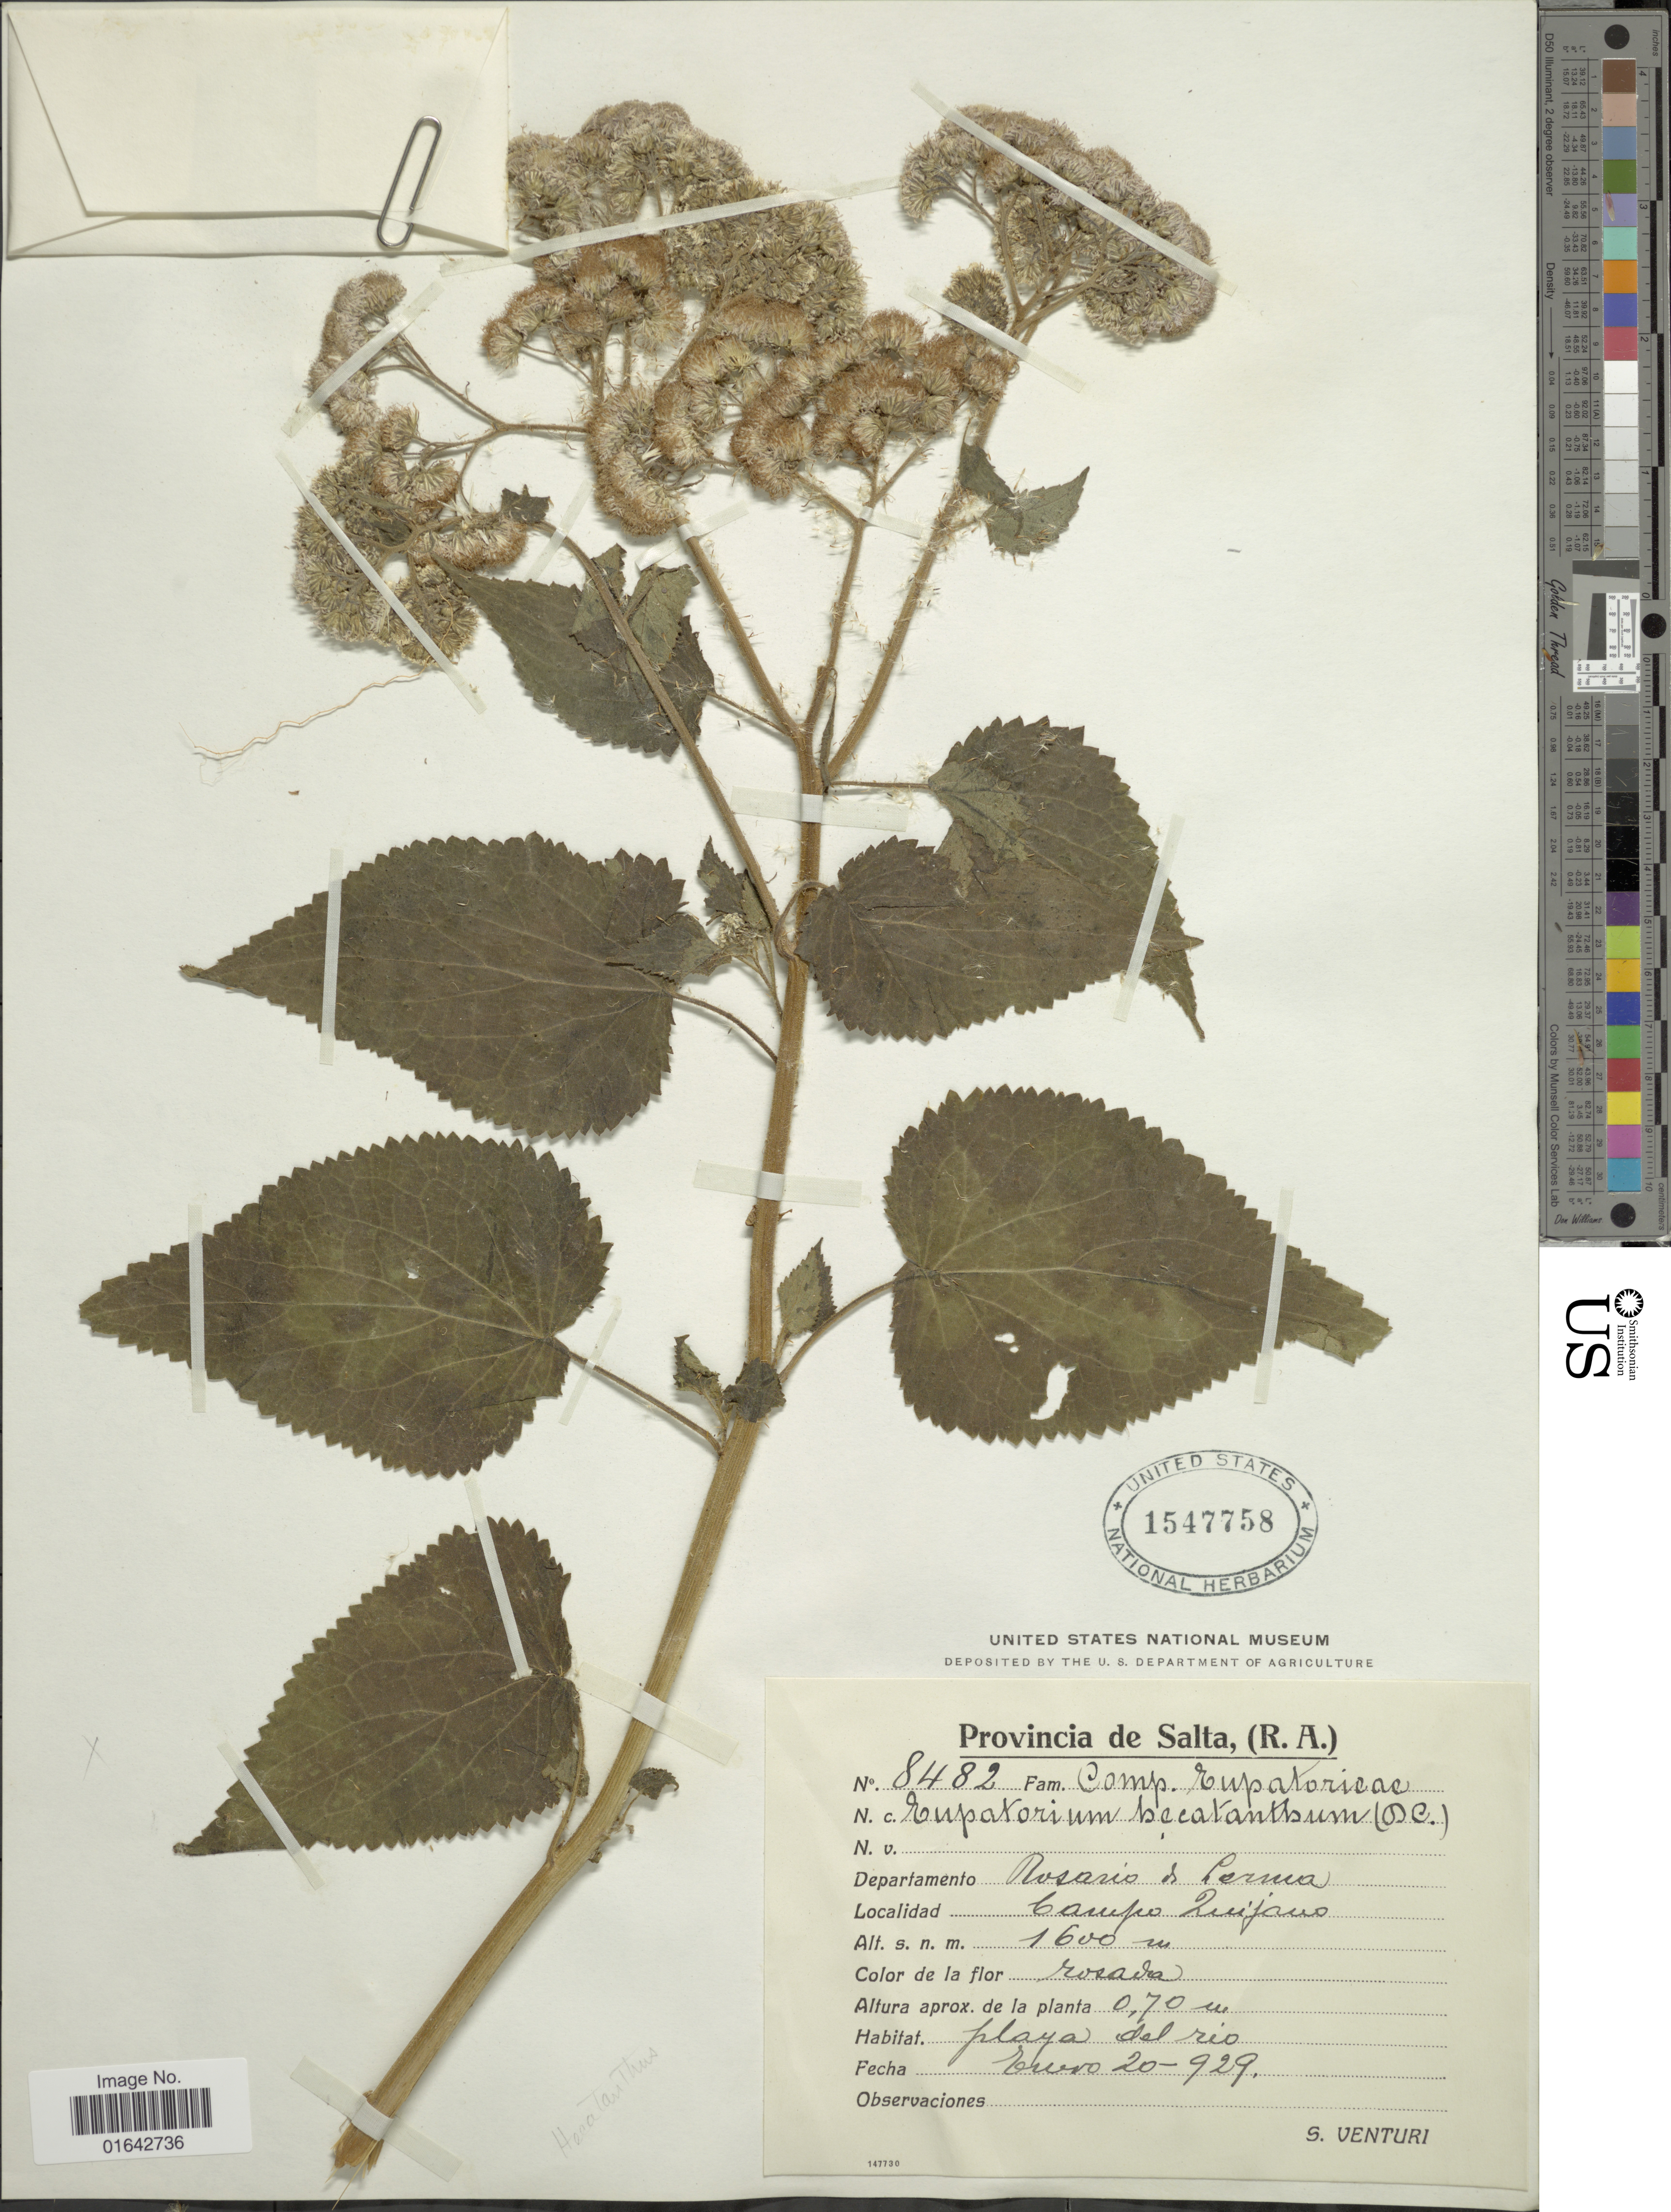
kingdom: Plantae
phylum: Tracheophyta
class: Magnoliopsida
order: Asterales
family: Asteraceae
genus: Urolepis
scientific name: Urolepis hecatantha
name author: (DC.) R.M. King & H. Rob.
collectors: S. Venturi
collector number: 8482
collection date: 1929-02-20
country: Argentina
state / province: Salta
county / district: Rosario de Lerma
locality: Campo Quijano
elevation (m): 1600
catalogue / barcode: US 1547758